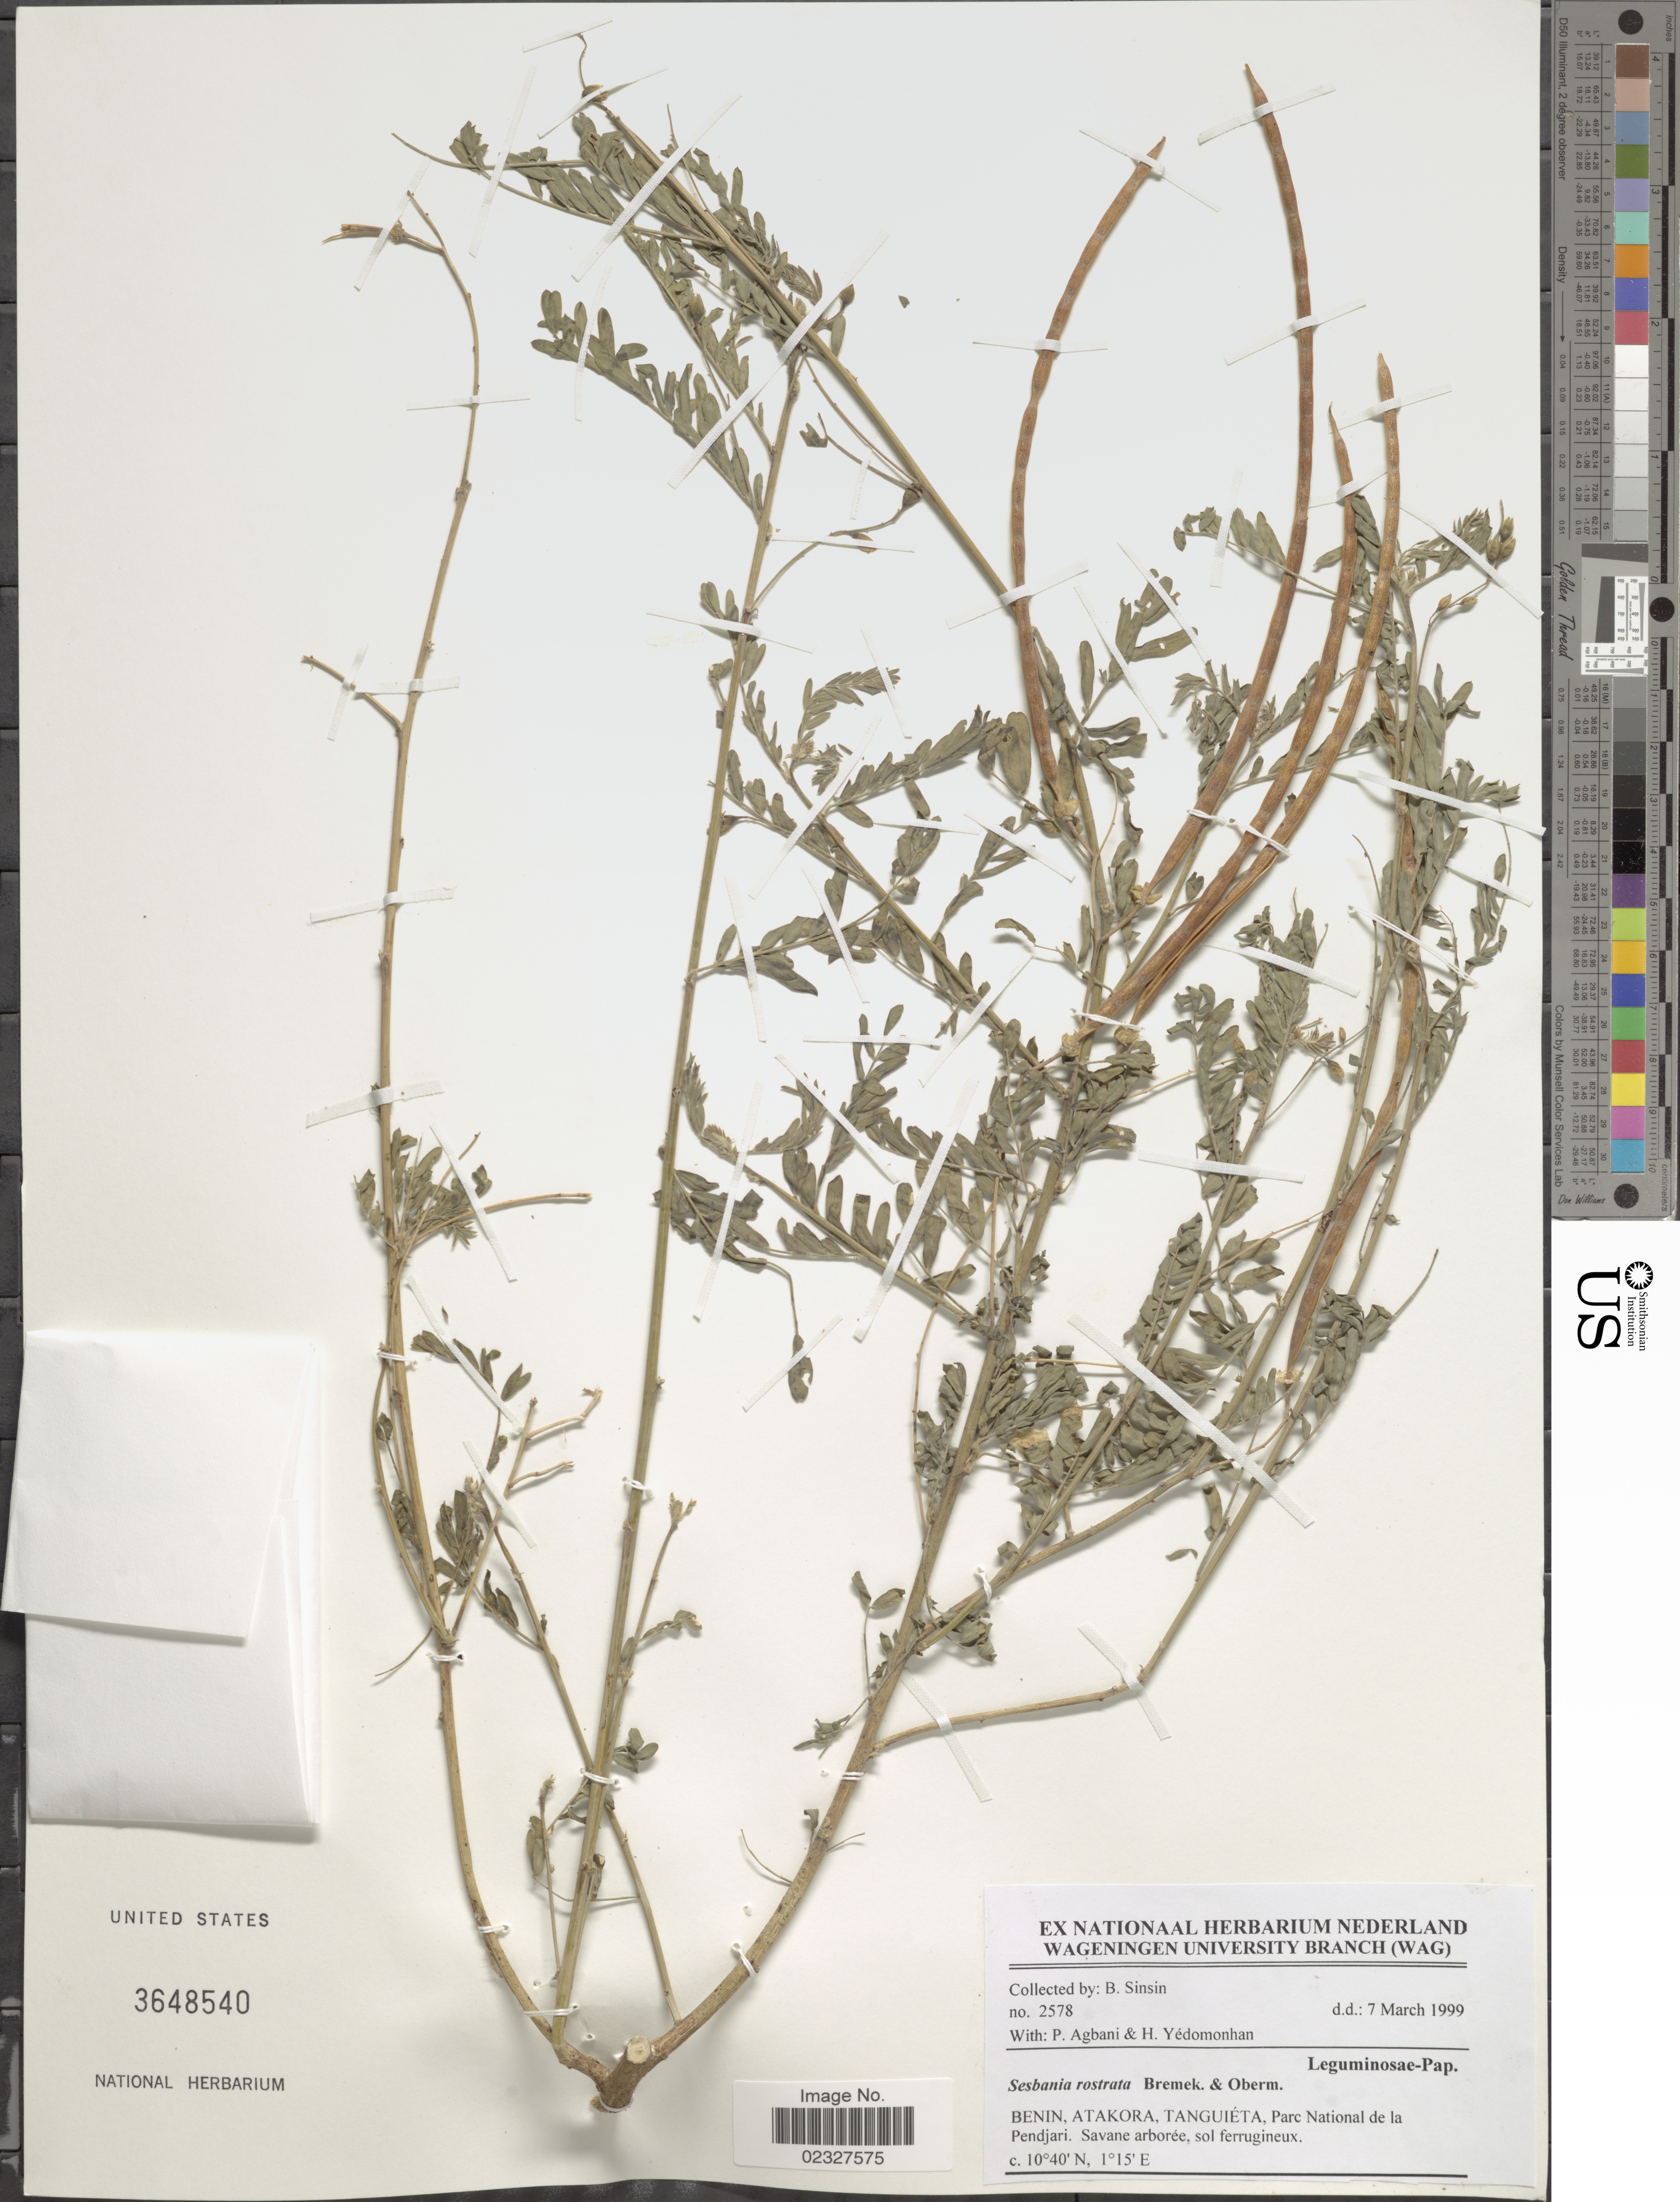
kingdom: Plantae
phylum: Tracheophyta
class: Magnoliopsida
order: Fabales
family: Fabaceae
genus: Sesbania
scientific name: Sesbania rostrata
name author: Bremek. & Oberm.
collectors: B. Sinsin, P. Agbani & H. Yedomonhan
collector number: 2578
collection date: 1999-03-07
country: Benin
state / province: Atakora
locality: Tanguieta, Parc National de la Pendjari, Savane arboree, sol ferrugineux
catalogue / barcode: US 3648540